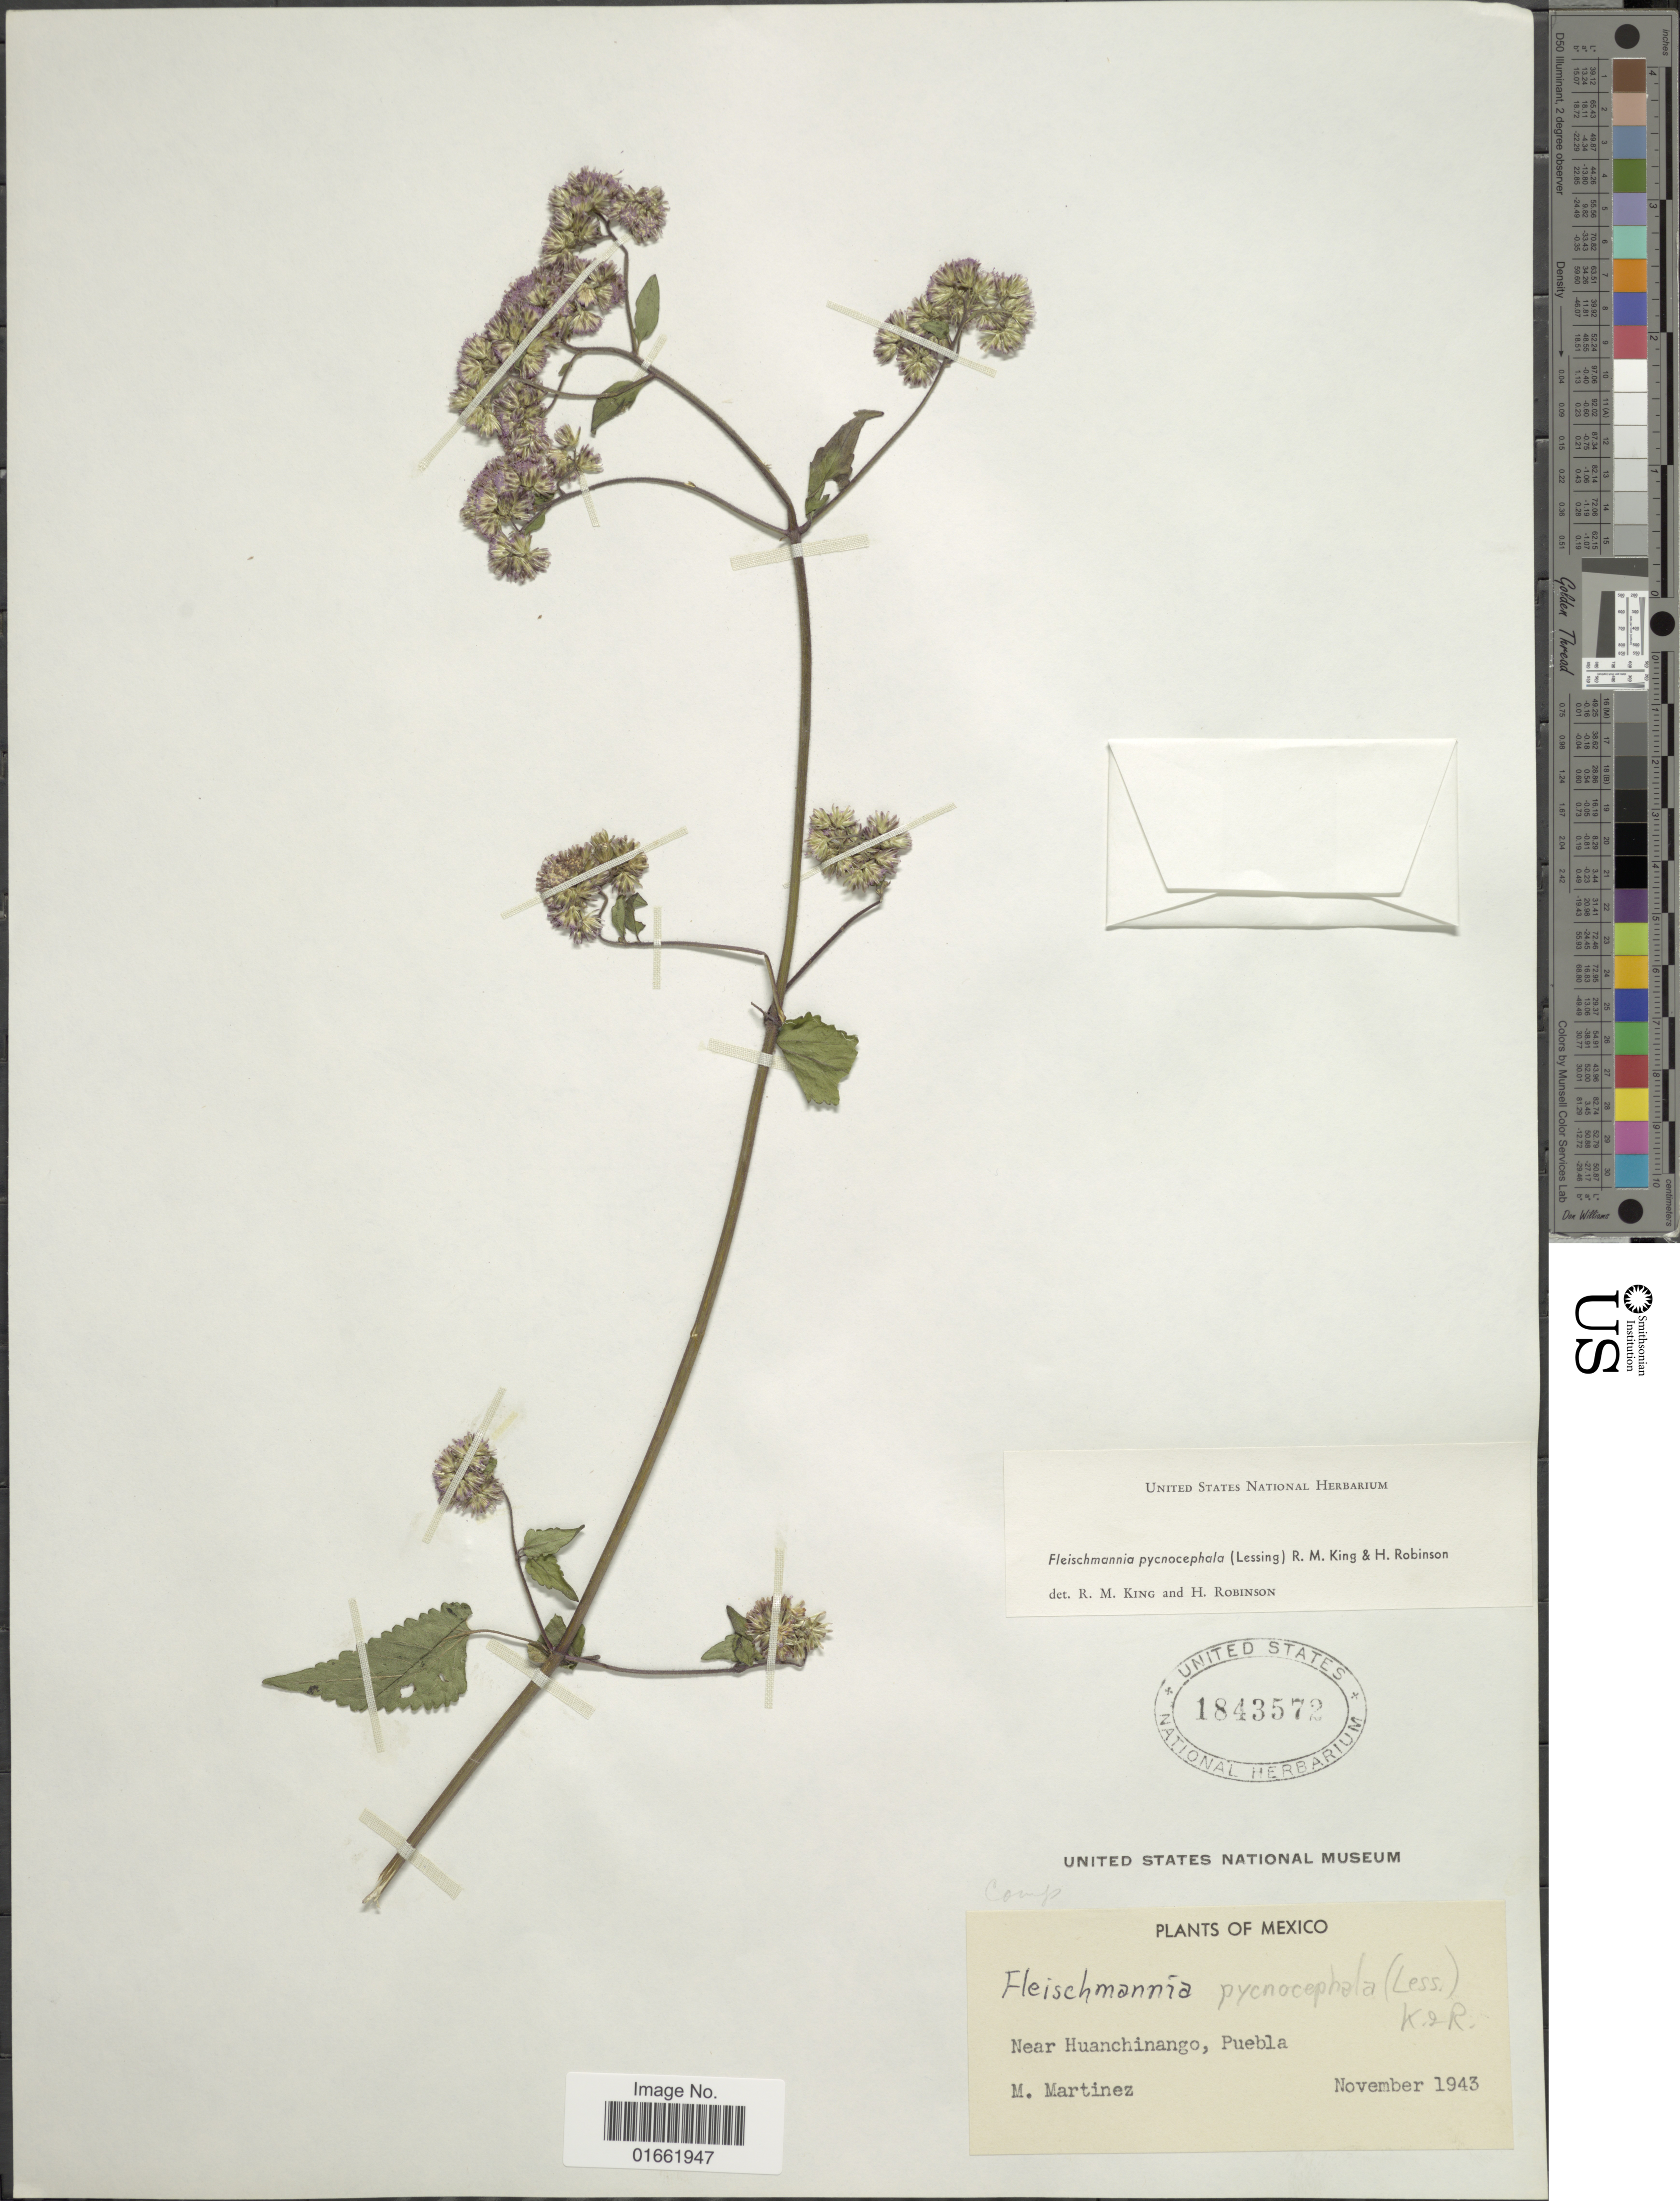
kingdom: Plantae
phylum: Tracheophyta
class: Magnoliopsida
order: Asterales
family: Asteraceae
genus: Fleischmannia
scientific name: Fleischmannia pycnocephala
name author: (Less.) R.M. King & H. Rob.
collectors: M. Martinez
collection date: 1943-11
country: Mexico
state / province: Puebla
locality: Near Huanchinango, Puebla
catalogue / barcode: US 1843572